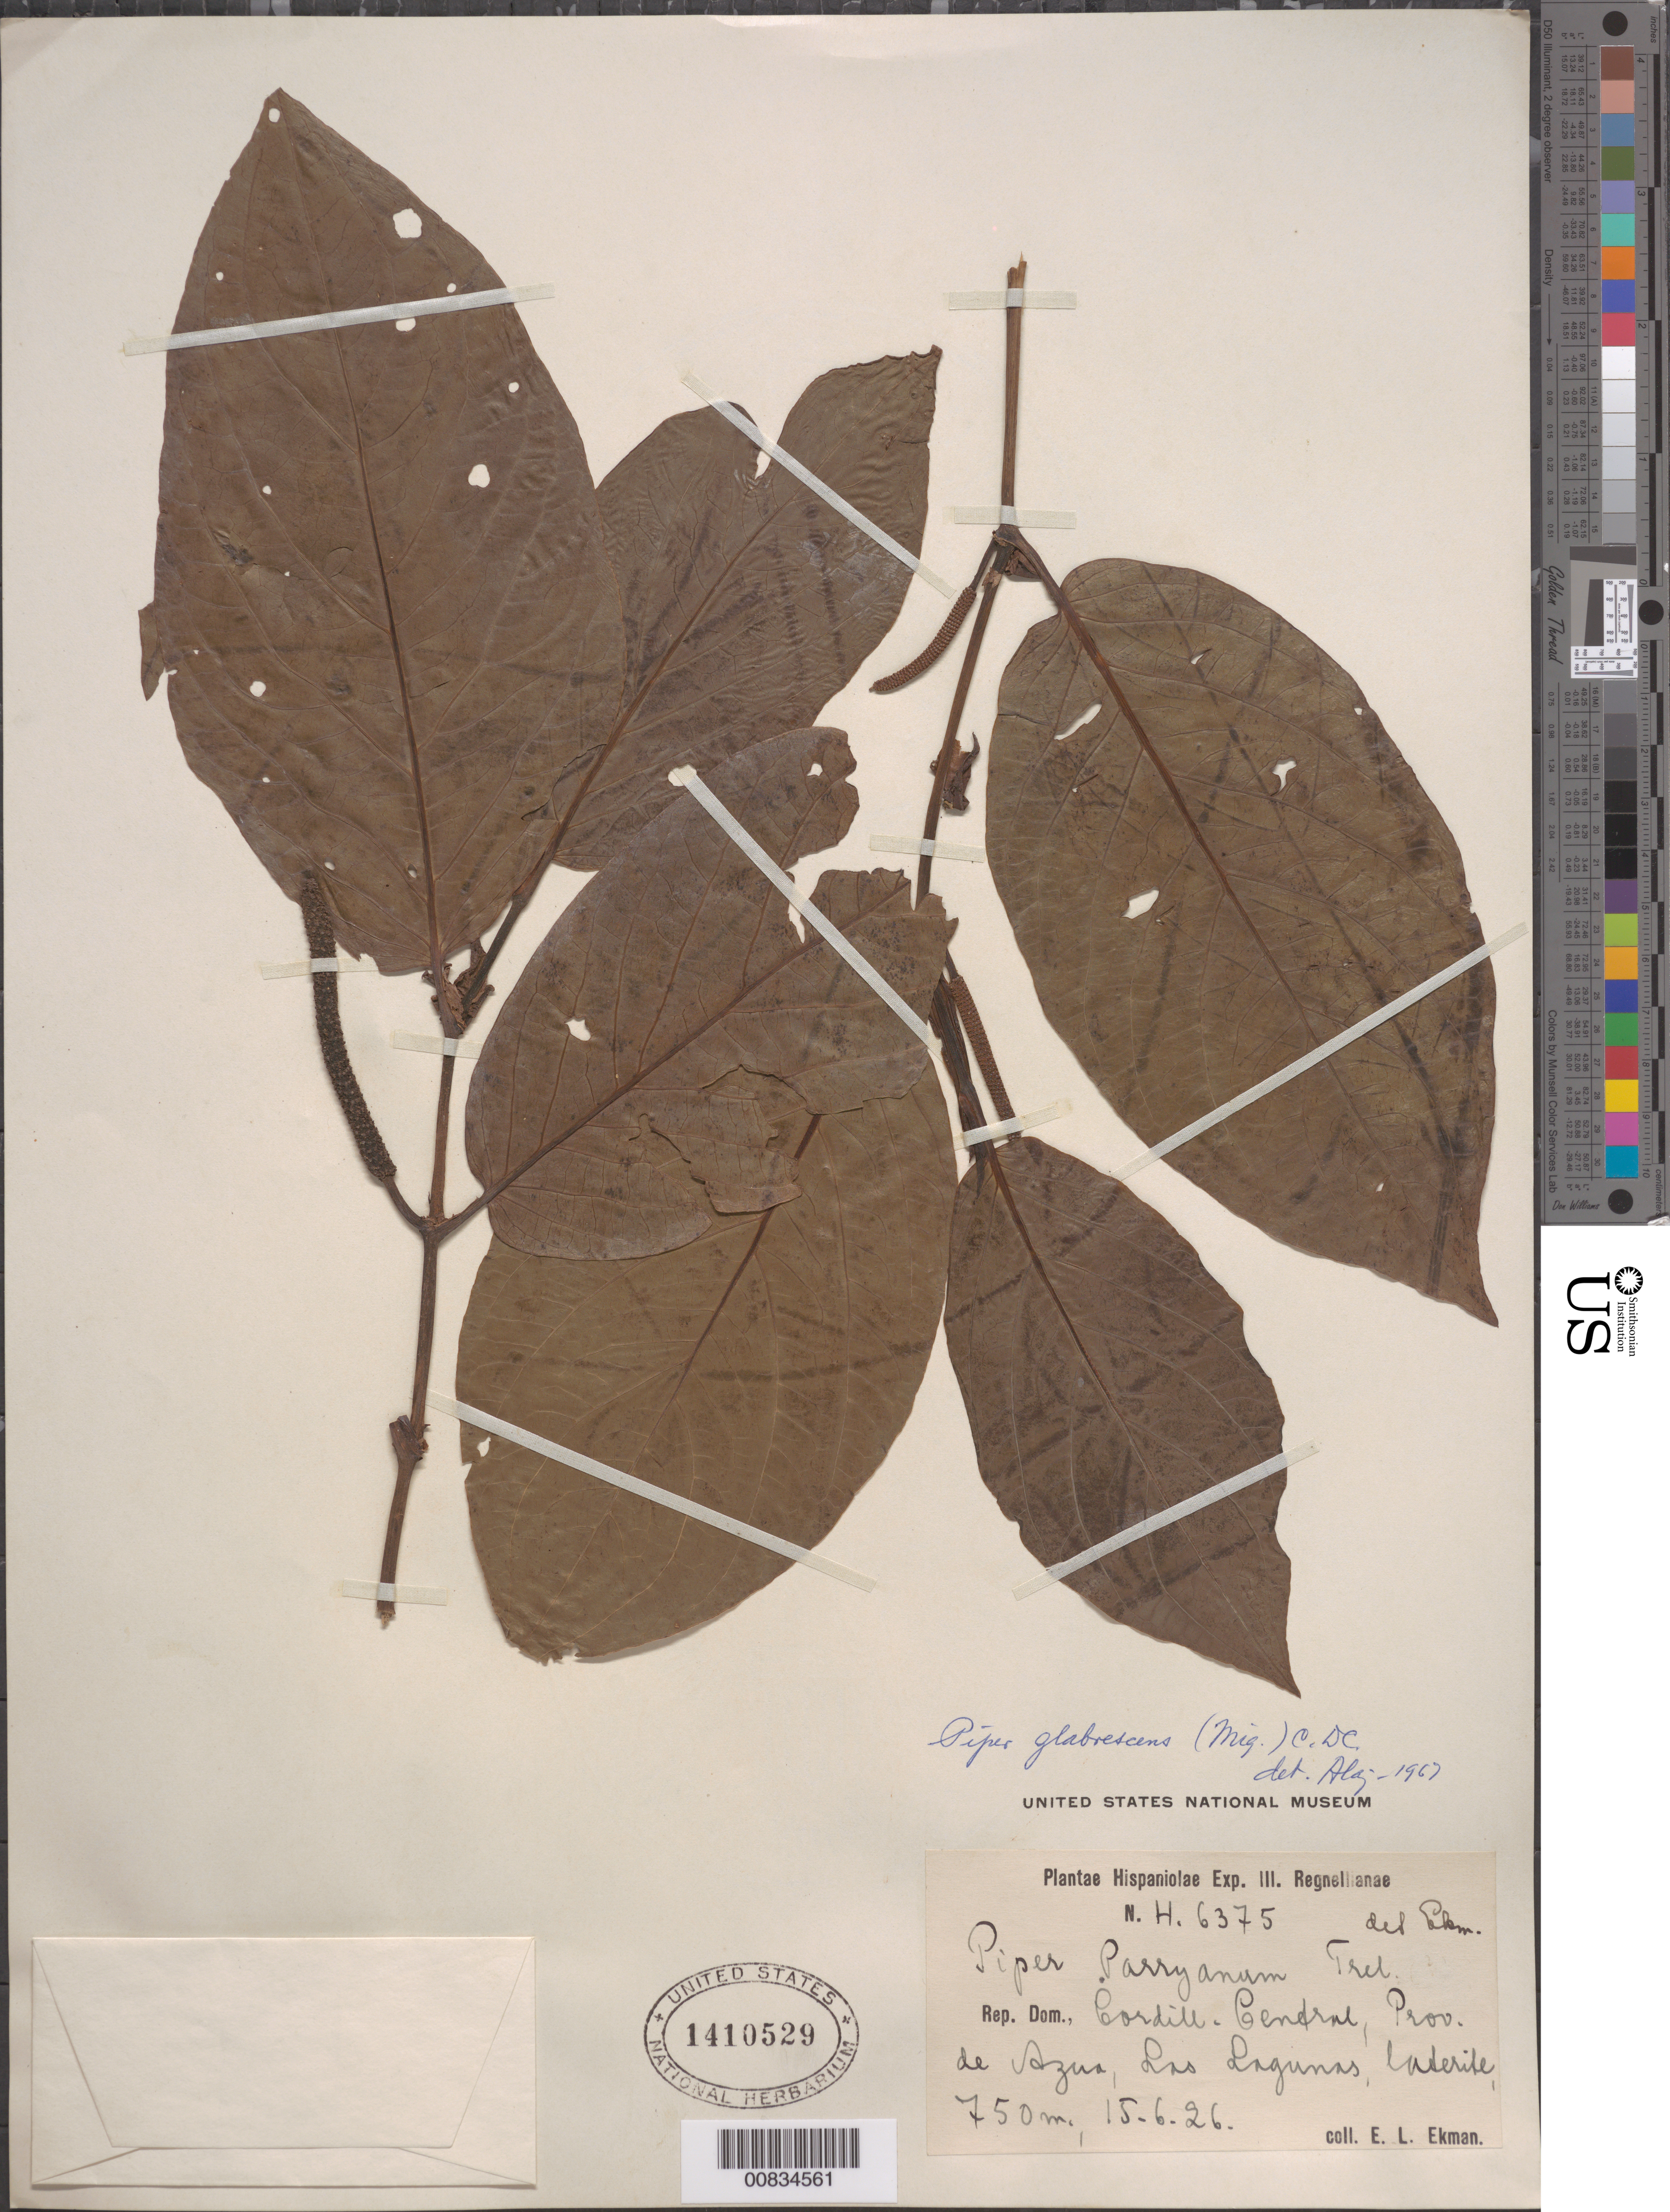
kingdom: Plantae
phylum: Tracheophyta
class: Magnoliopsida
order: Piperales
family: Piperaceae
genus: Piper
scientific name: Piper glabrescens var. venezuelense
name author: (C. DC.) Trel. & Yunck.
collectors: E. L. Ekman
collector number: H 6375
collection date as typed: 15 Jun 1926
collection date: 1926-06-15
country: Dominican Republic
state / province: Azua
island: Hispaniola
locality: Cordillera Central, Las Lagunas.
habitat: Laterite.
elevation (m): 750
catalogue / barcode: US 1410529